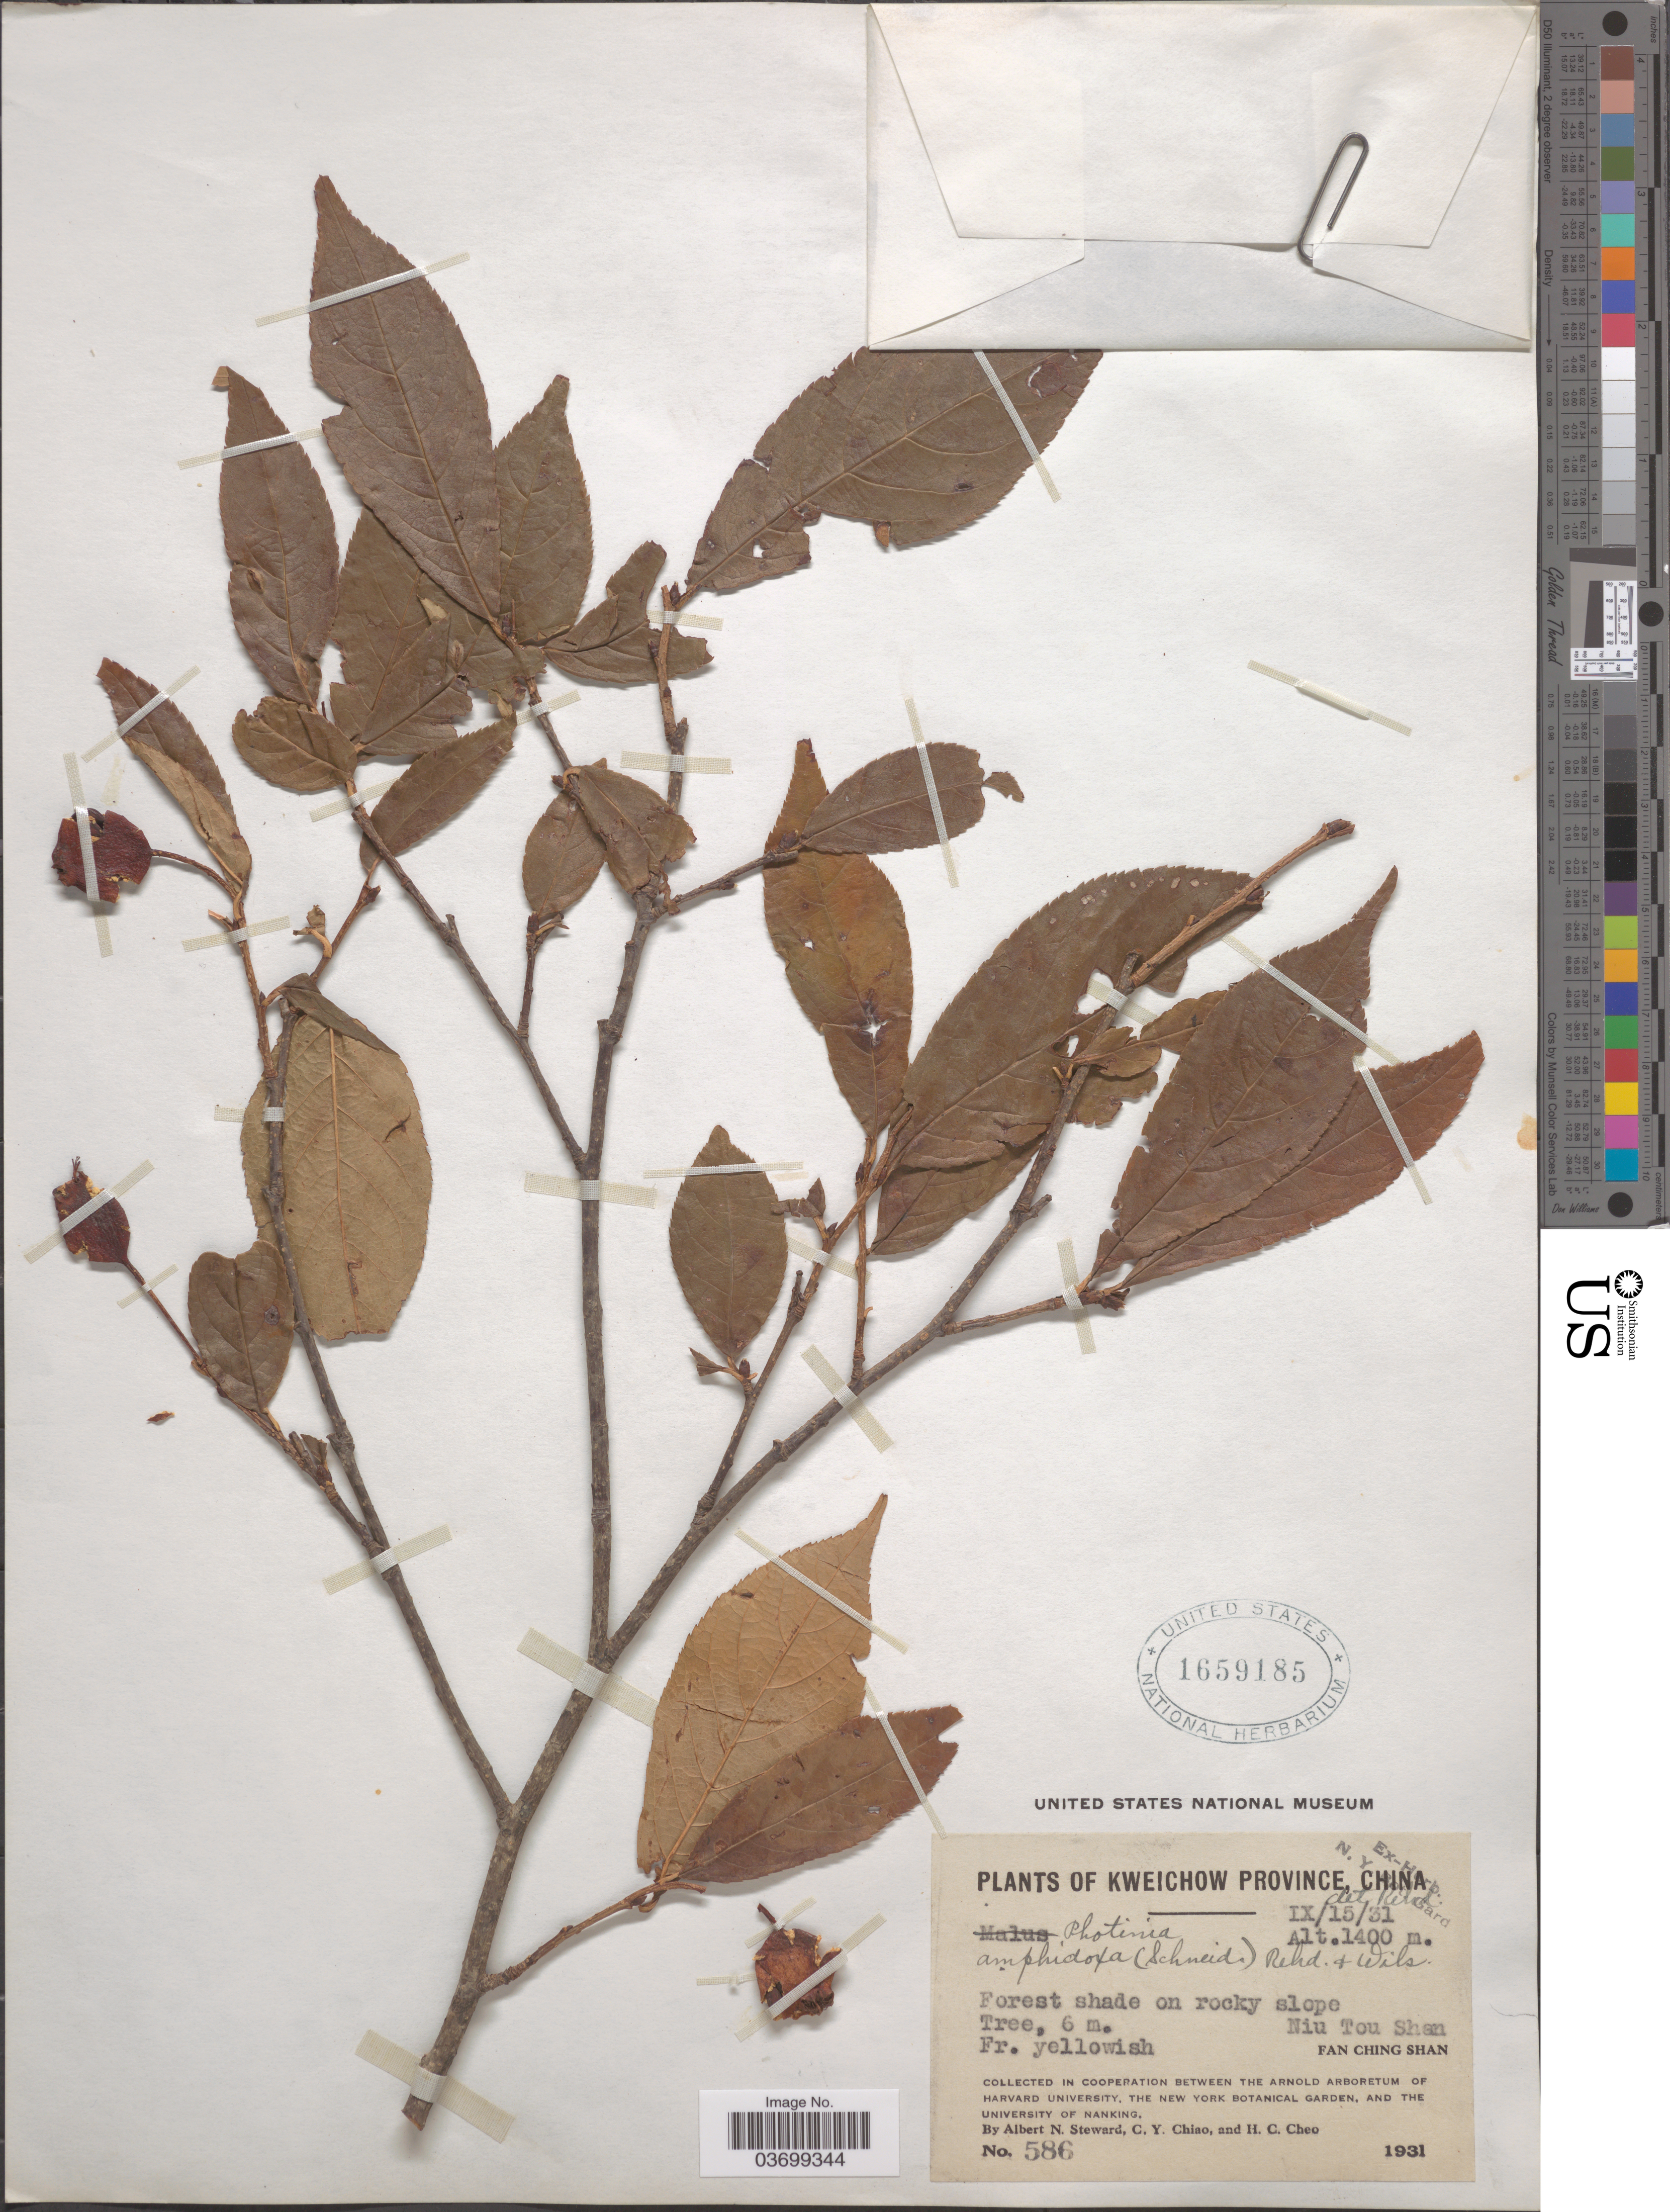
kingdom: Plantae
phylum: Tracheophyta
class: Magnoliopsida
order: Rosales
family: Rosaceae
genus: Photinia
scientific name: Photinia amphidoxa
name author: Rehder & E.H. Wilson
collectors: A. N. Steward, C. Y. Chiao & H. Cheo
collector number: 586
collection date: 1931-09-15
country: China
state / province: Guizhou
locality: Kweichow Province. Niu Tou Shan, Fan Ching Shan.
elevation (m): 1400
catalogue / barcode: US 1659185